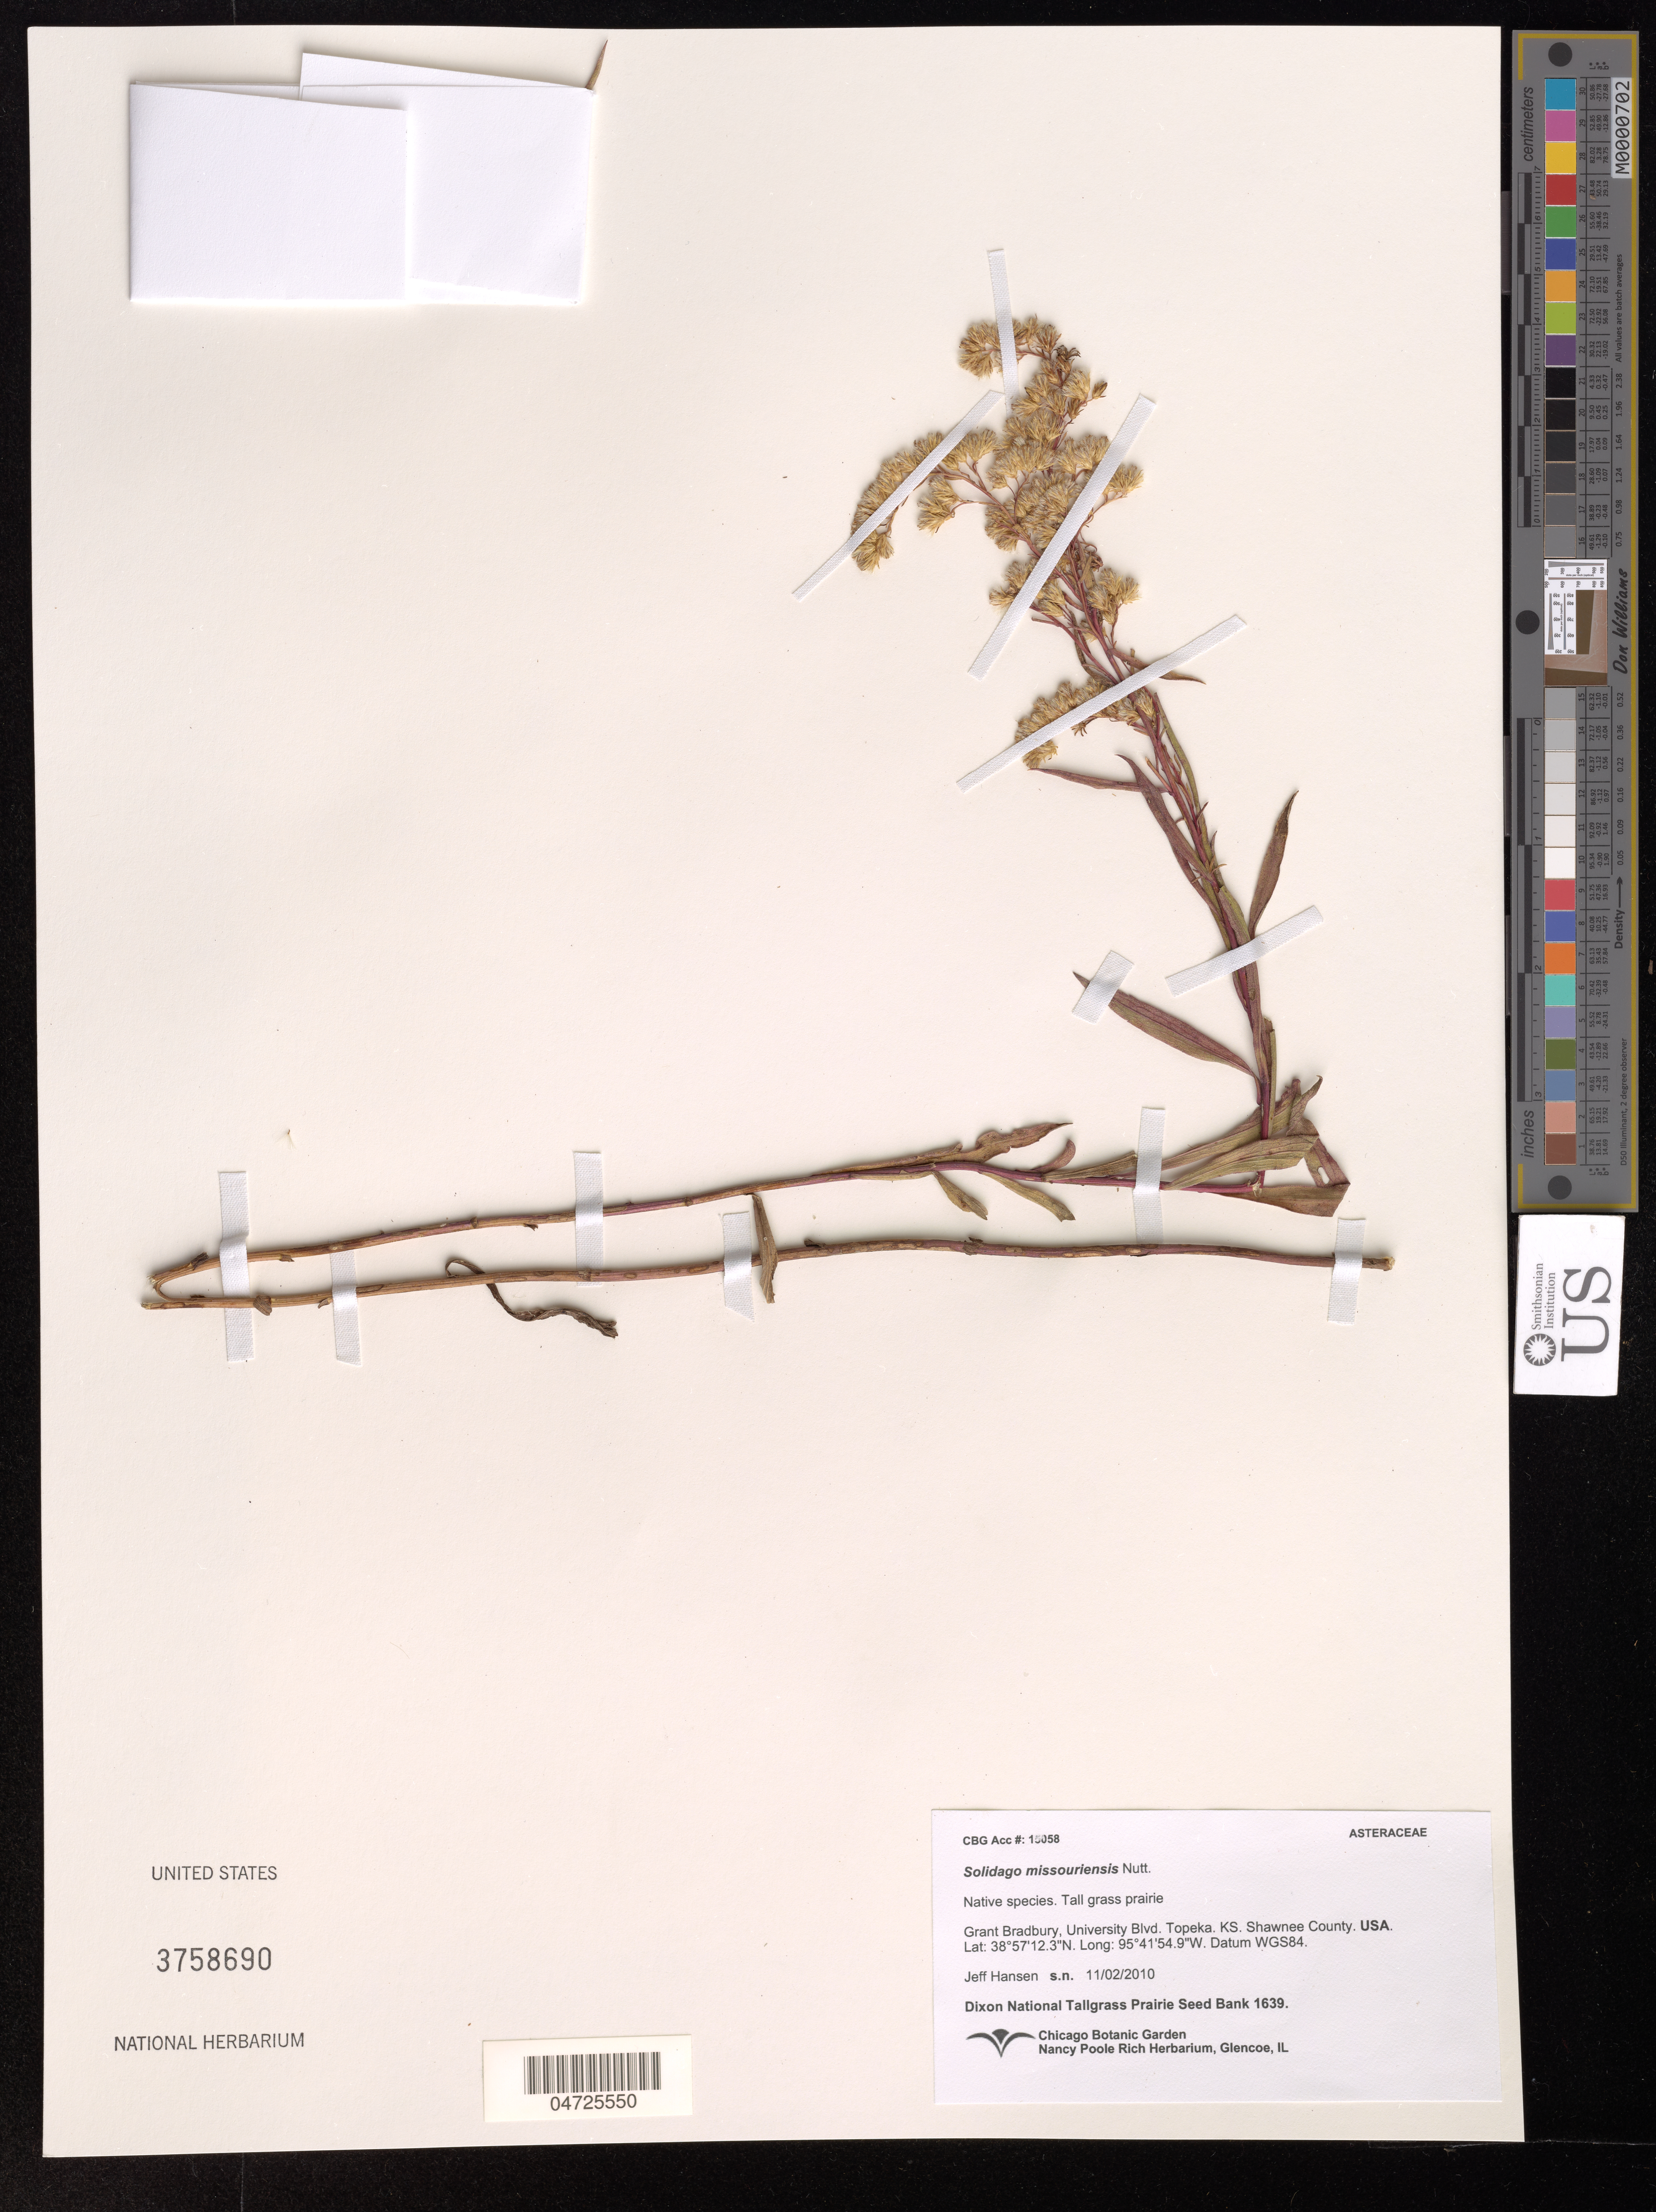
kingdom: Plantae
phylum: Tracheophyta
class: Magnoliopsida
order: Asterales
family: Asteraceae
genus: Solidago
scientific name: Solidago missouriensis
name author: Nutt.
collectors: J. Hansen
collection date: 2010-11-02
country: United States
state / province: Kansas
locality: Grant Bradbury, University Blvd. Topeka. Shawnee County. Datum WGS84.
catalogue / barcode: US 3758690